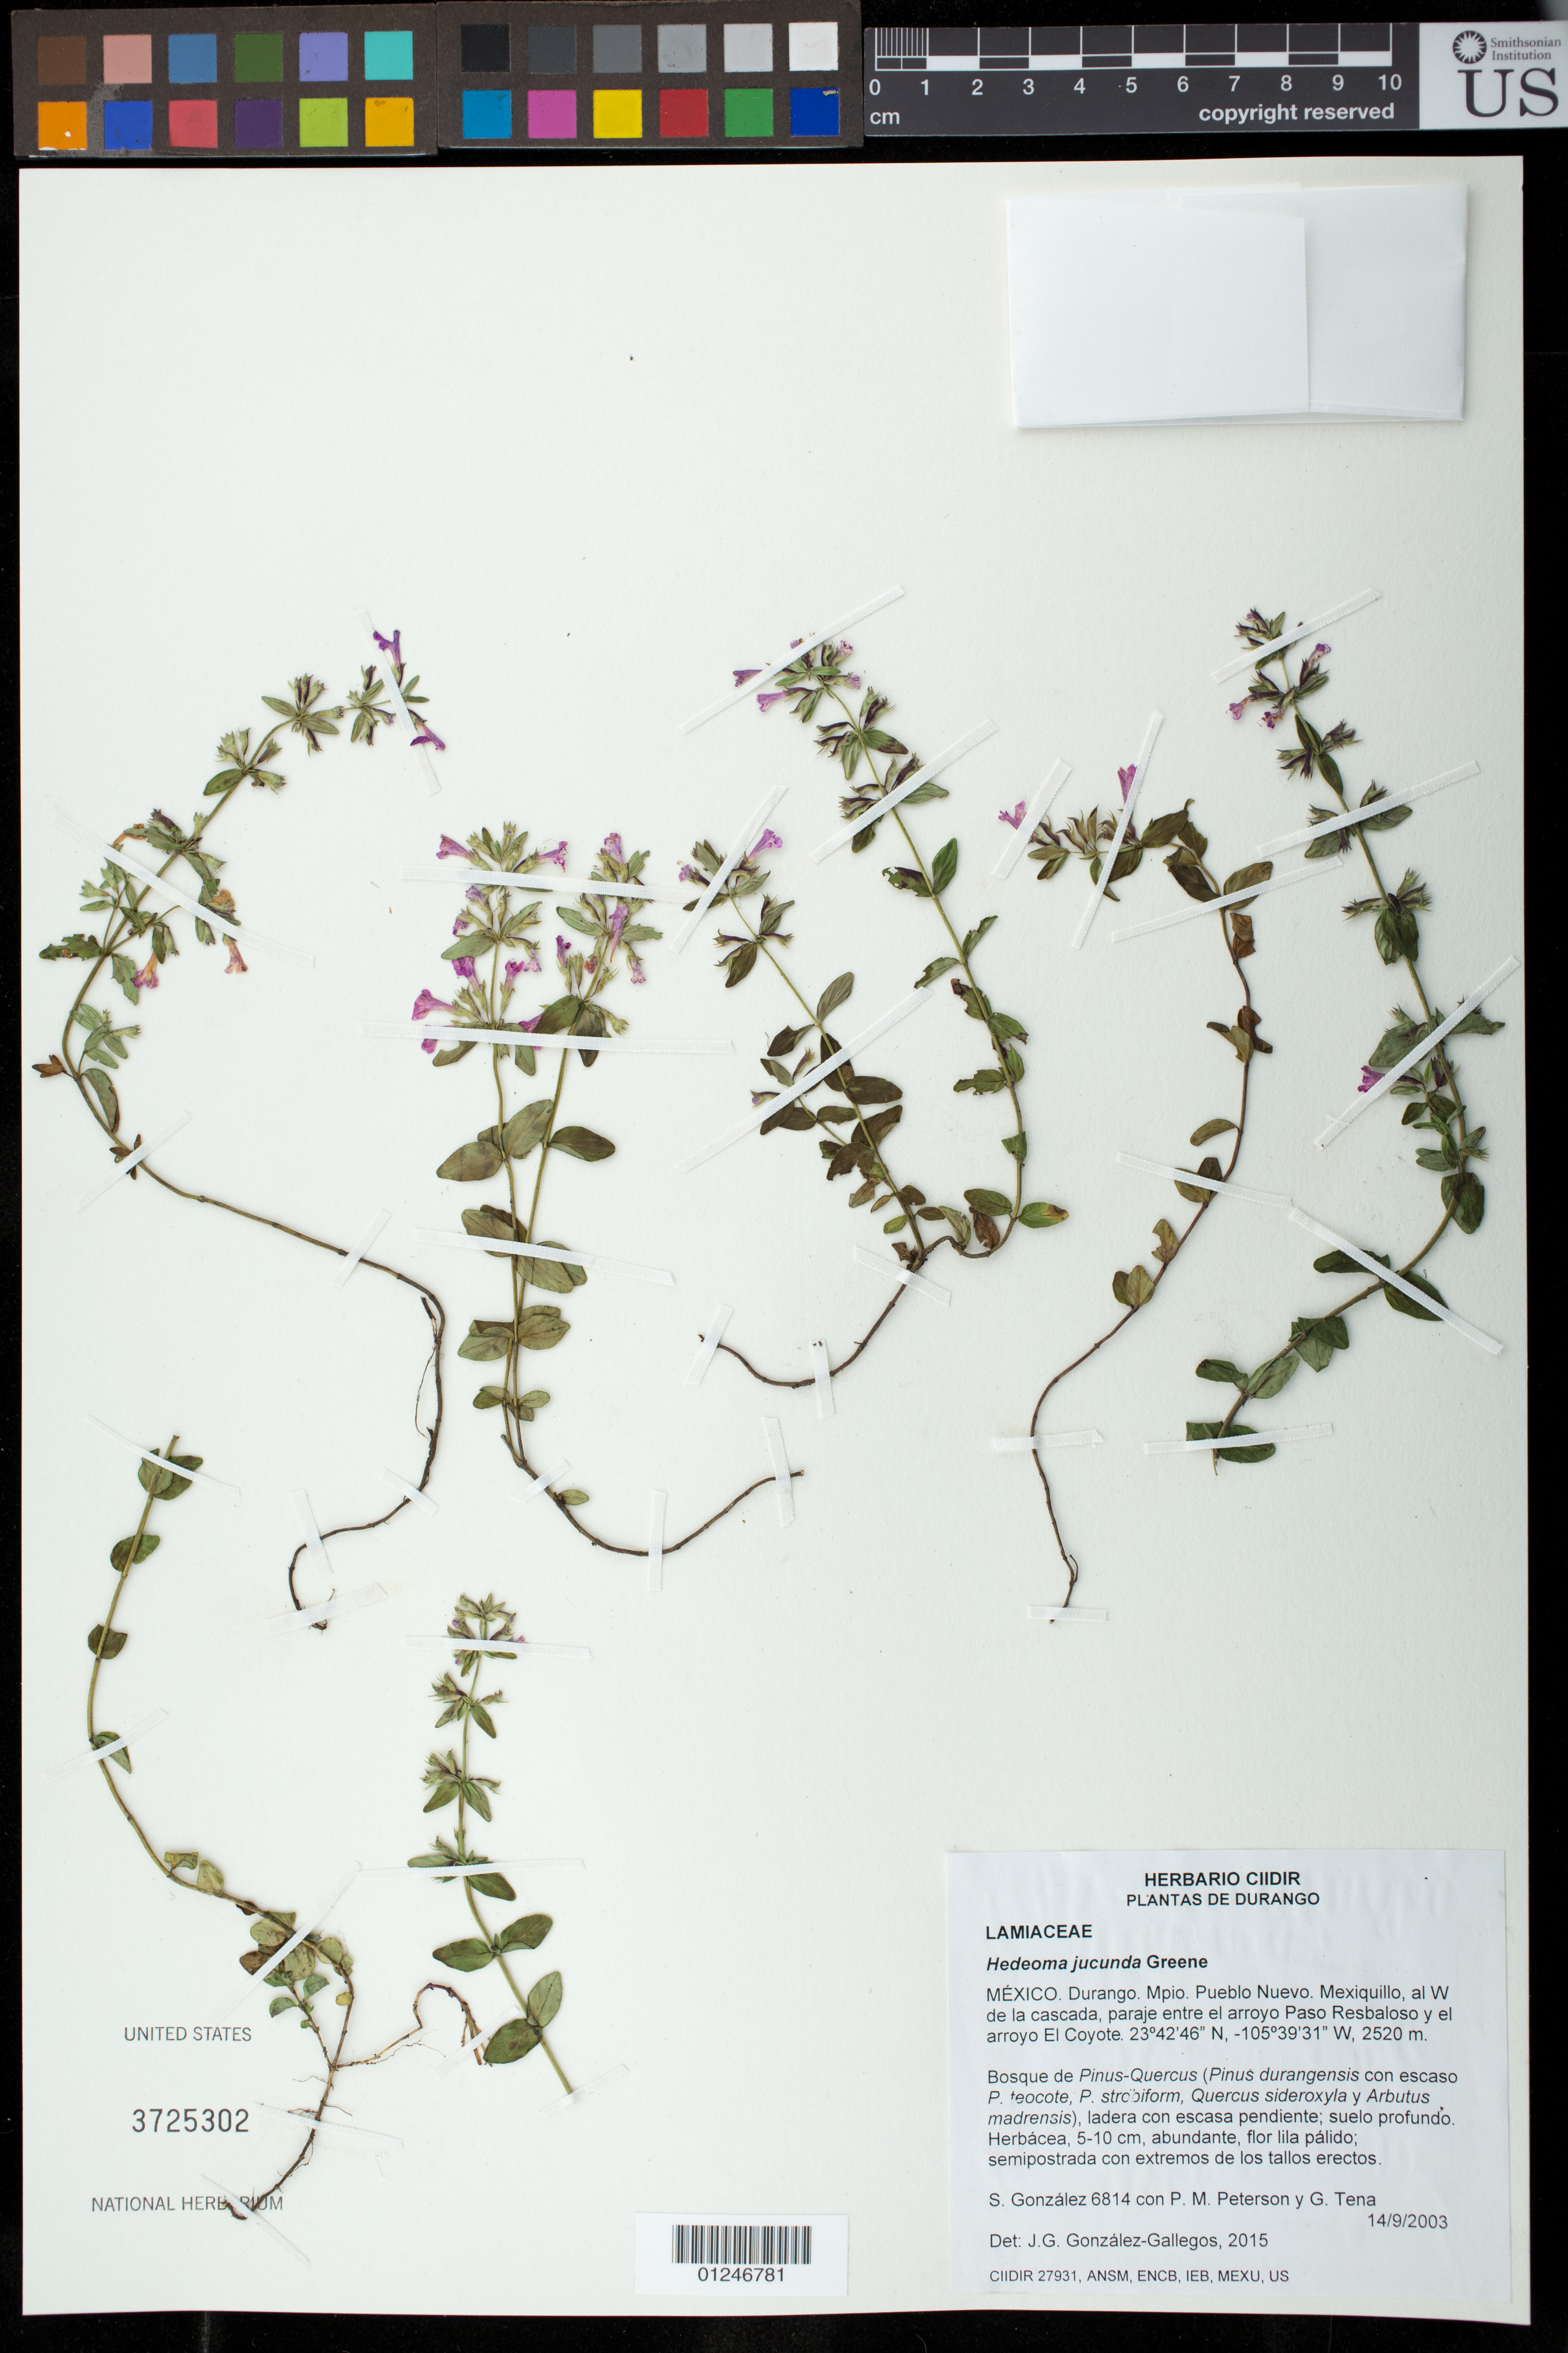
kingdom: Plantae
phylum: Tracheophyta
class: Magnoliopsida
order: Lamiales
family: Lamiaceae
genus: Hedeoma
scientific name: Hedeoma jucunda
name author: Greene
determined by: González-Gallegos, J. G.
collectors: M. S. González-Elizondo, P. M. Peterson & G. Teña-Gonzalez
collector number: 6814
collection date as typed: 14 Sep 2003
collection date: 2003-09-14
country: Mexico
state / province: Durango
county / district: Sierra Madre Occidental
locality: Mexiquillo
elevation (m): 2520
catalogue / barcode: US 3725302